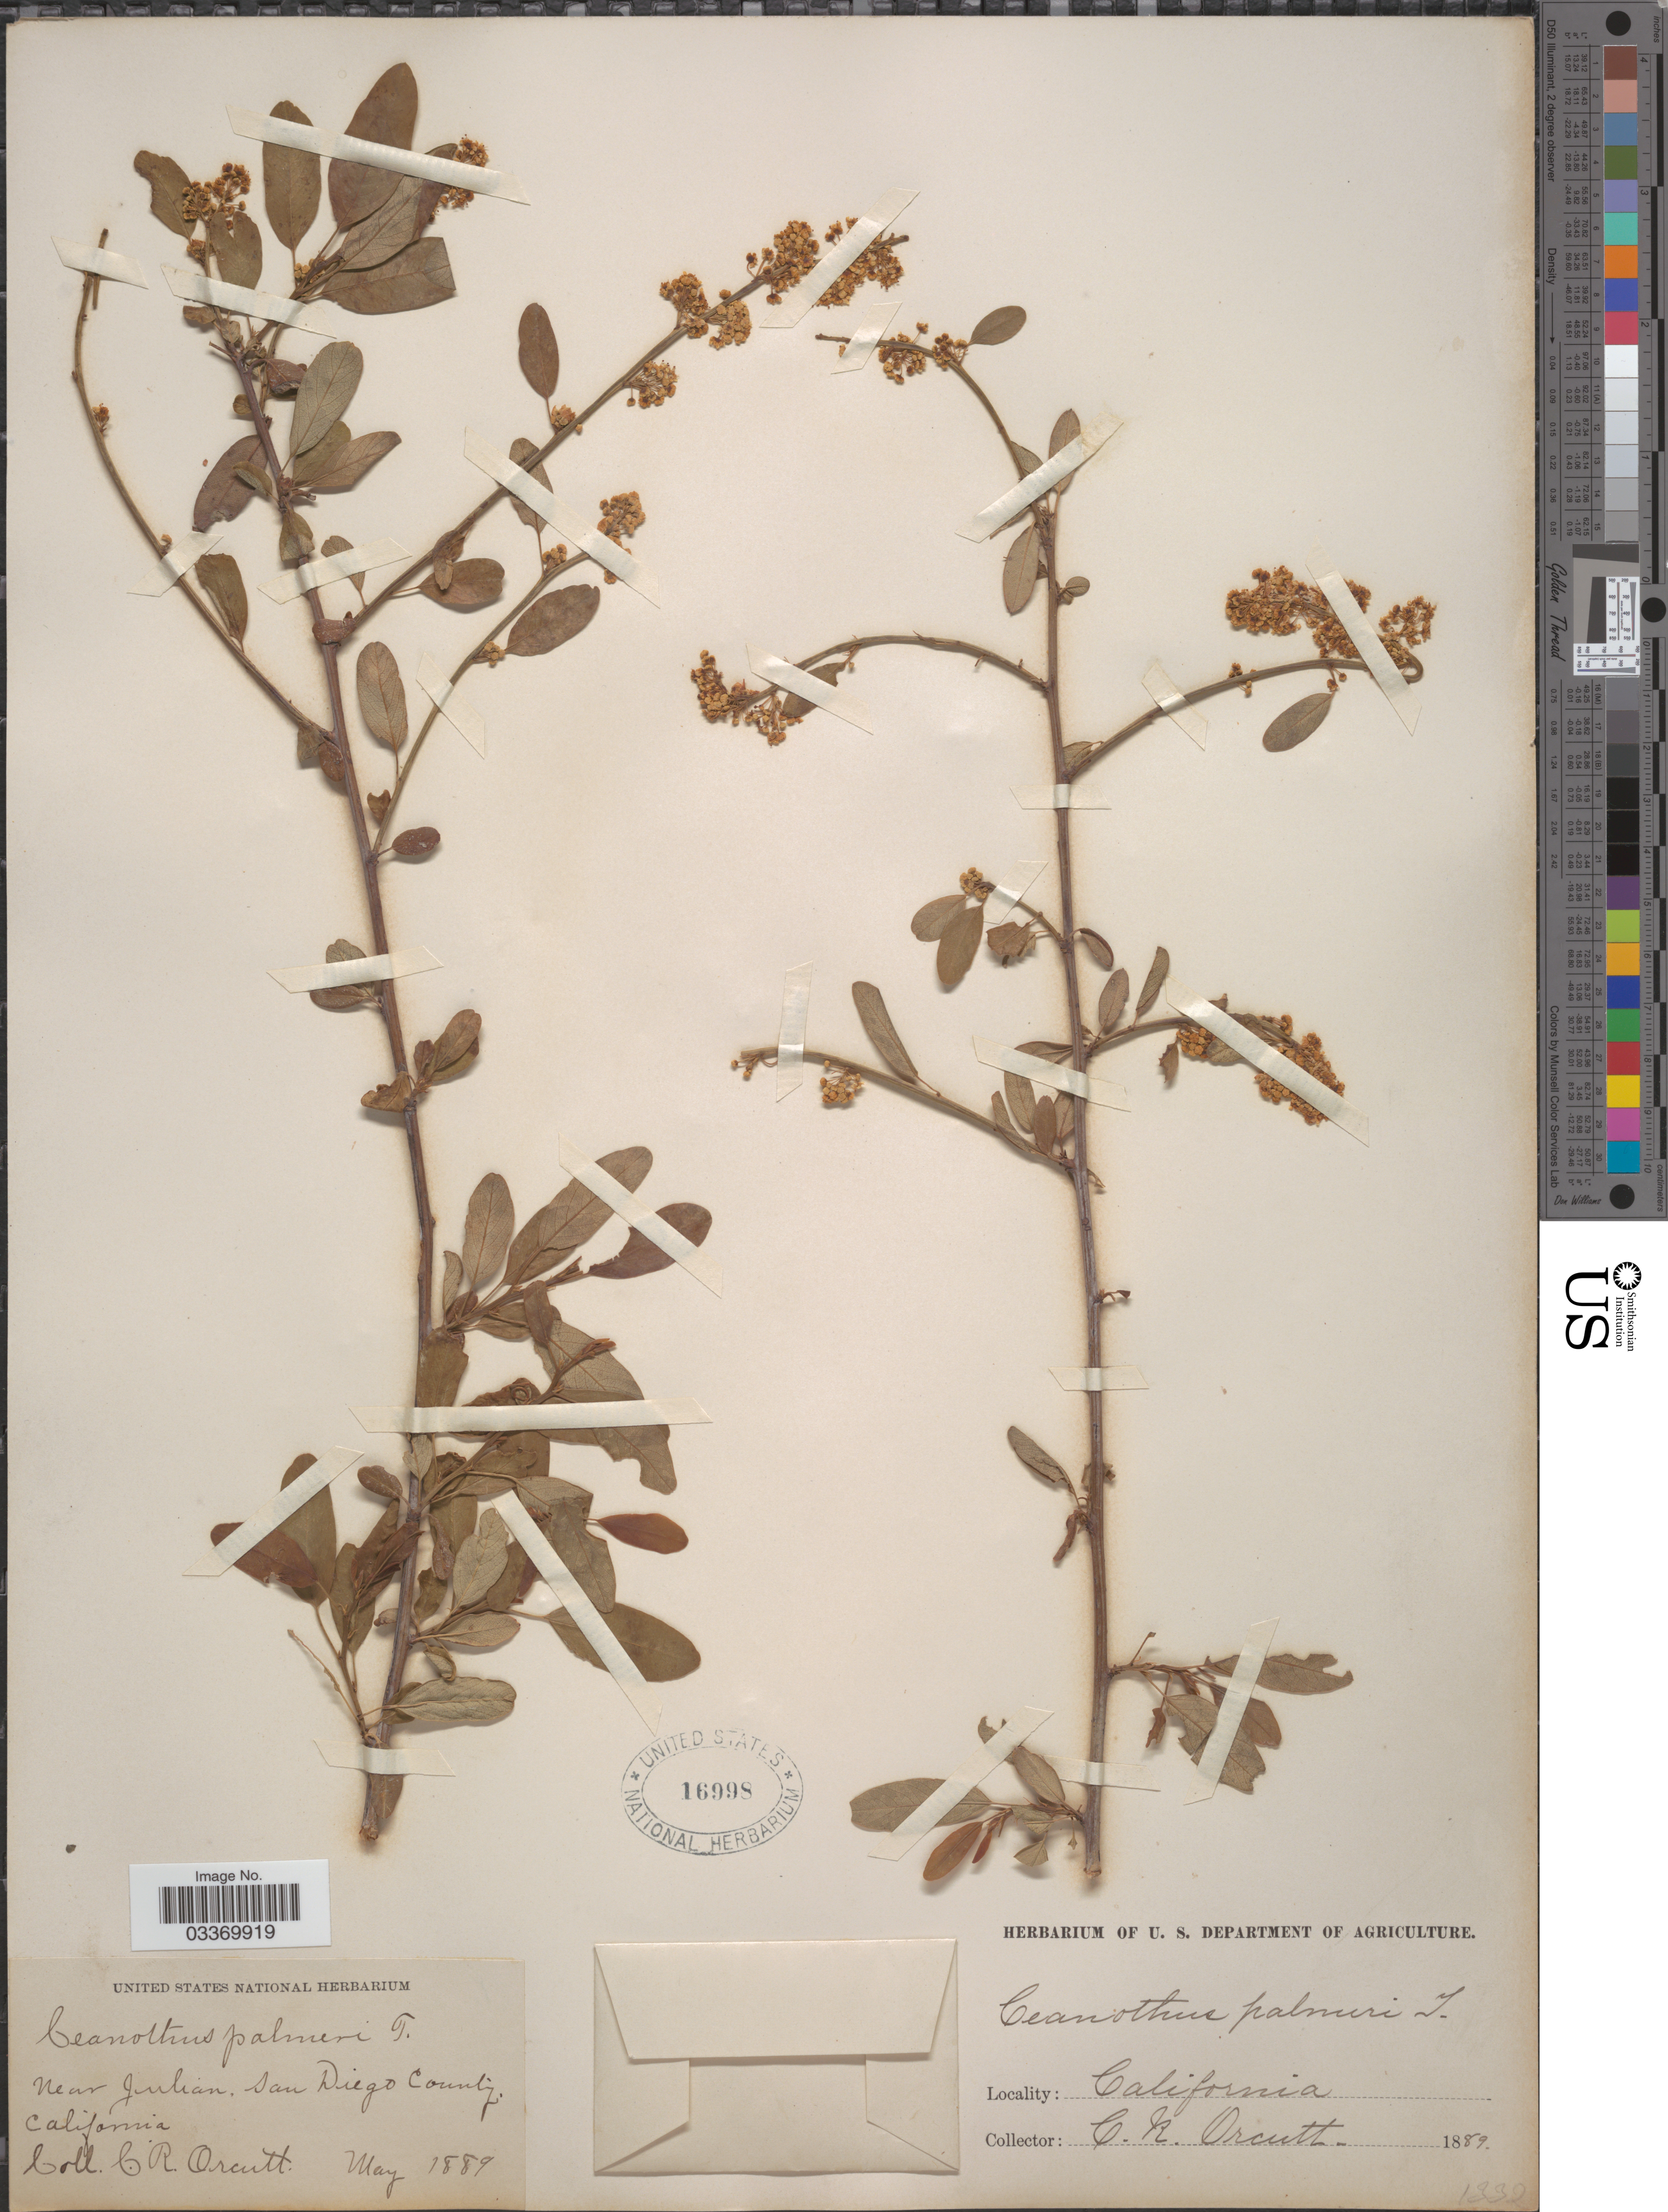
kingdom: Plantae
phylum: Tracheophyta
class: Magnoliopsida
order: Rosales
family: Rhamnaceae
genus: Ceanothus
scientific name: Ceanothus palmeri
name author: Trel.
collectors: C. R. Orcutt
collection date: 1889-05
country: United States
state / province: California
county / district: San Diego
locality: Near Julian. San Diego County.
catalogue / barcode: US 16998